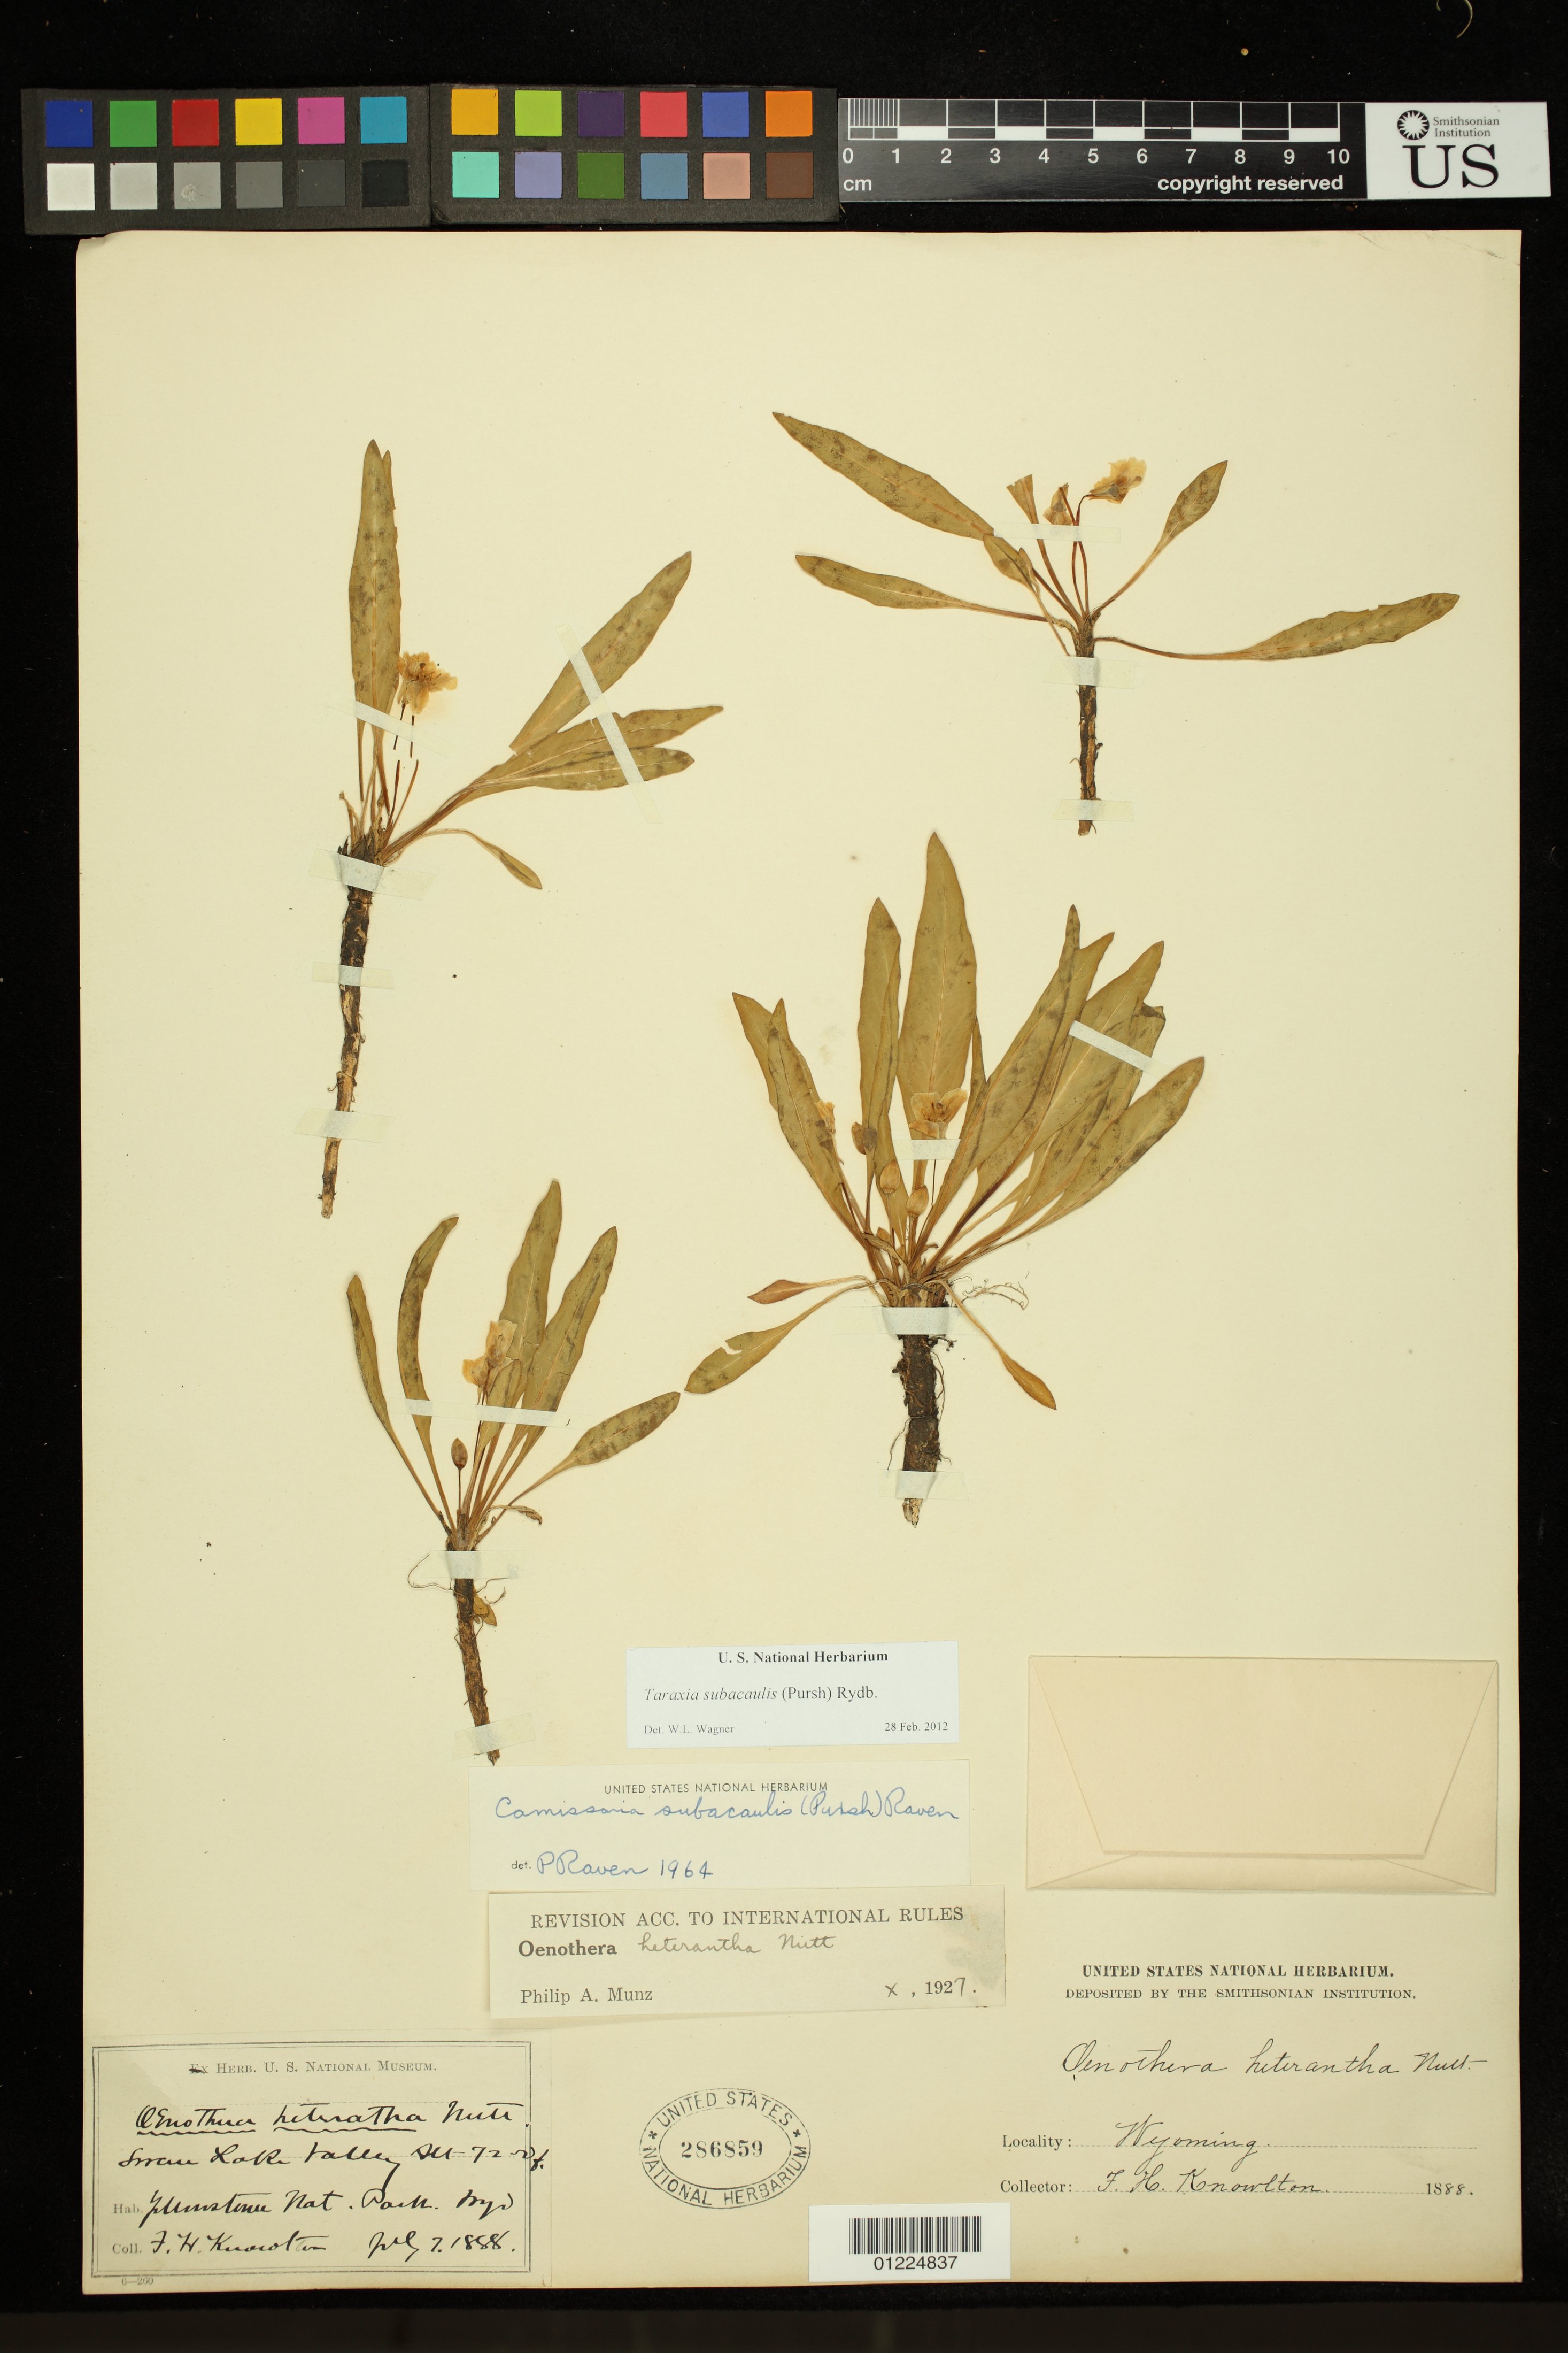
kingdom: Plantae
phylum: Tracheophyta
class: Magnoliopsida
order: Myrtales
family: Onagraceae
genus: Taraxia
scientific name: Taraxia subacaulis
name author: (Pursh) Rydb.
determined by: Wagner, W. L., (BOT), Smithsonian Institution - National Museum of Natural History (UNITED STATES)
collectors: F. H. Knowlton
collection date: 1888-07-07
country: United States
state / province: Wyoming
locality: Swan Lake Valley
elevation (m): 2210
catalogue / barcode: US 286859